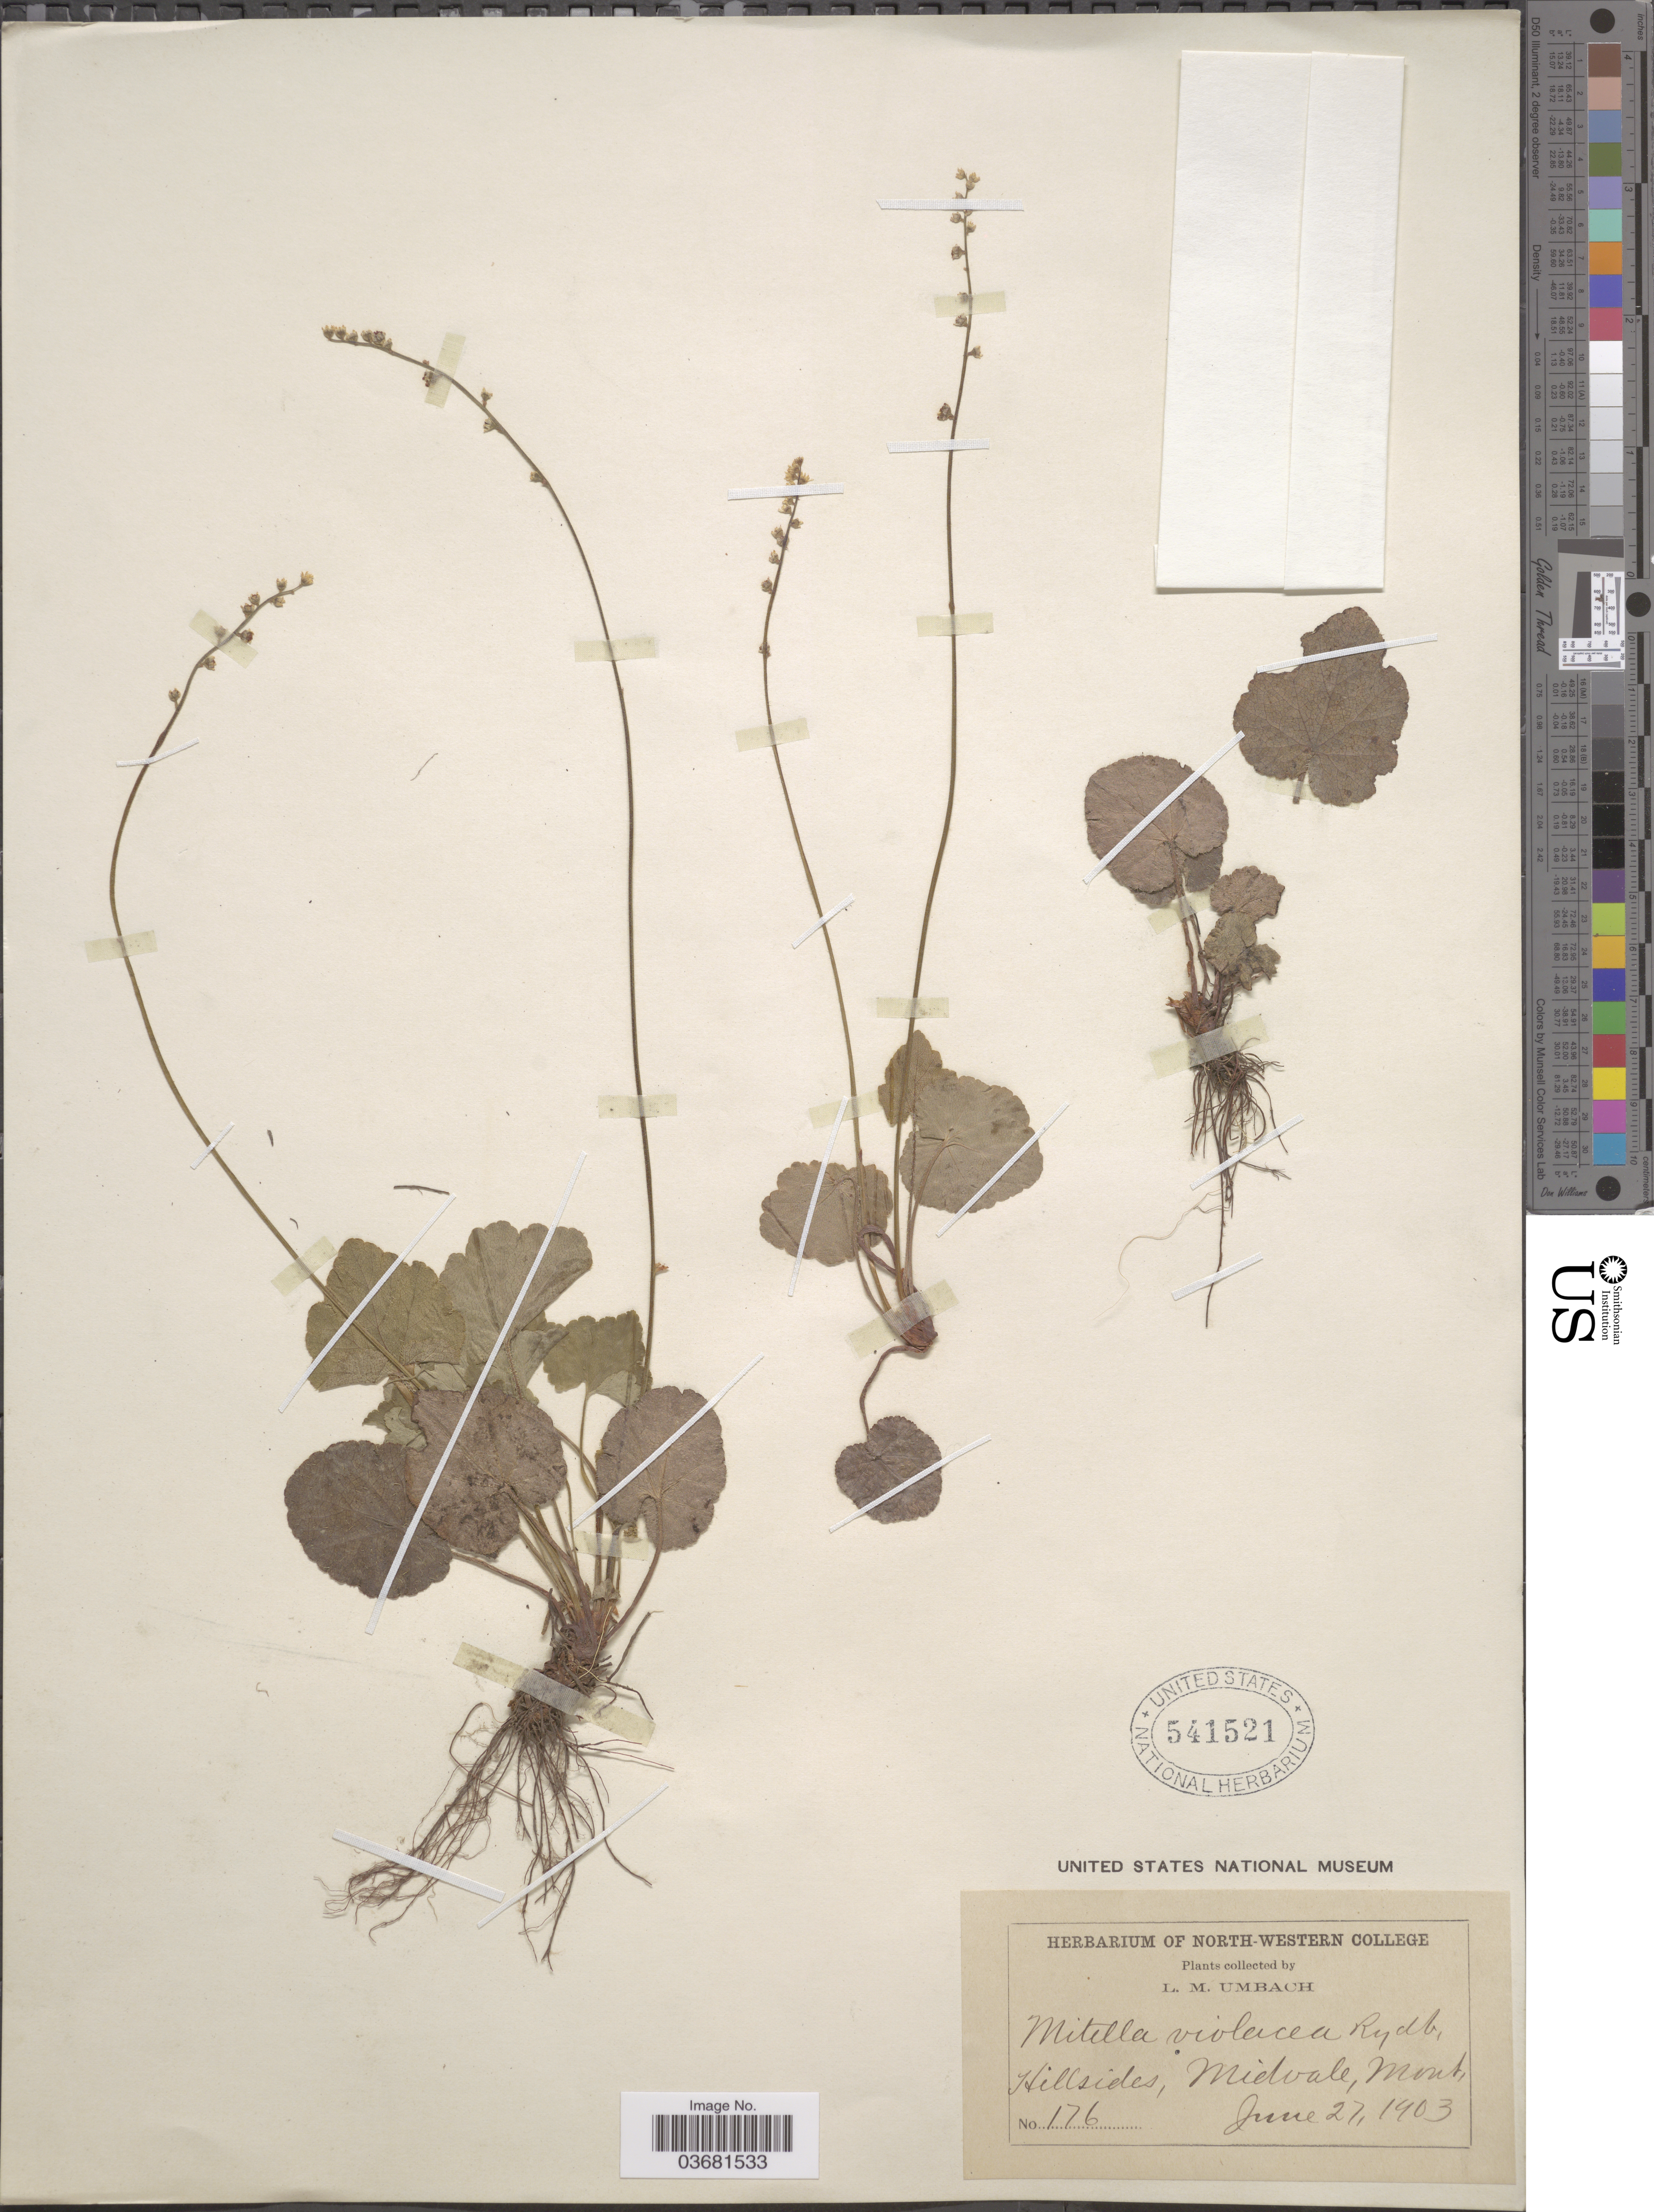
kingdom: Plantae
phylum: Tracheophyta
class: Magnoliopsida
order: Saxifragales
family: Saxifragaceae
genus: Mitella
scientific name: Mitella violacea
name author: Rydb.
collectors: L. M. Umbach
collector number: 176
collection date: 1903-06-27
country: United States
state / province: Montana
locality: Hillside, Midvale.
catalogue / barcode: US 541521